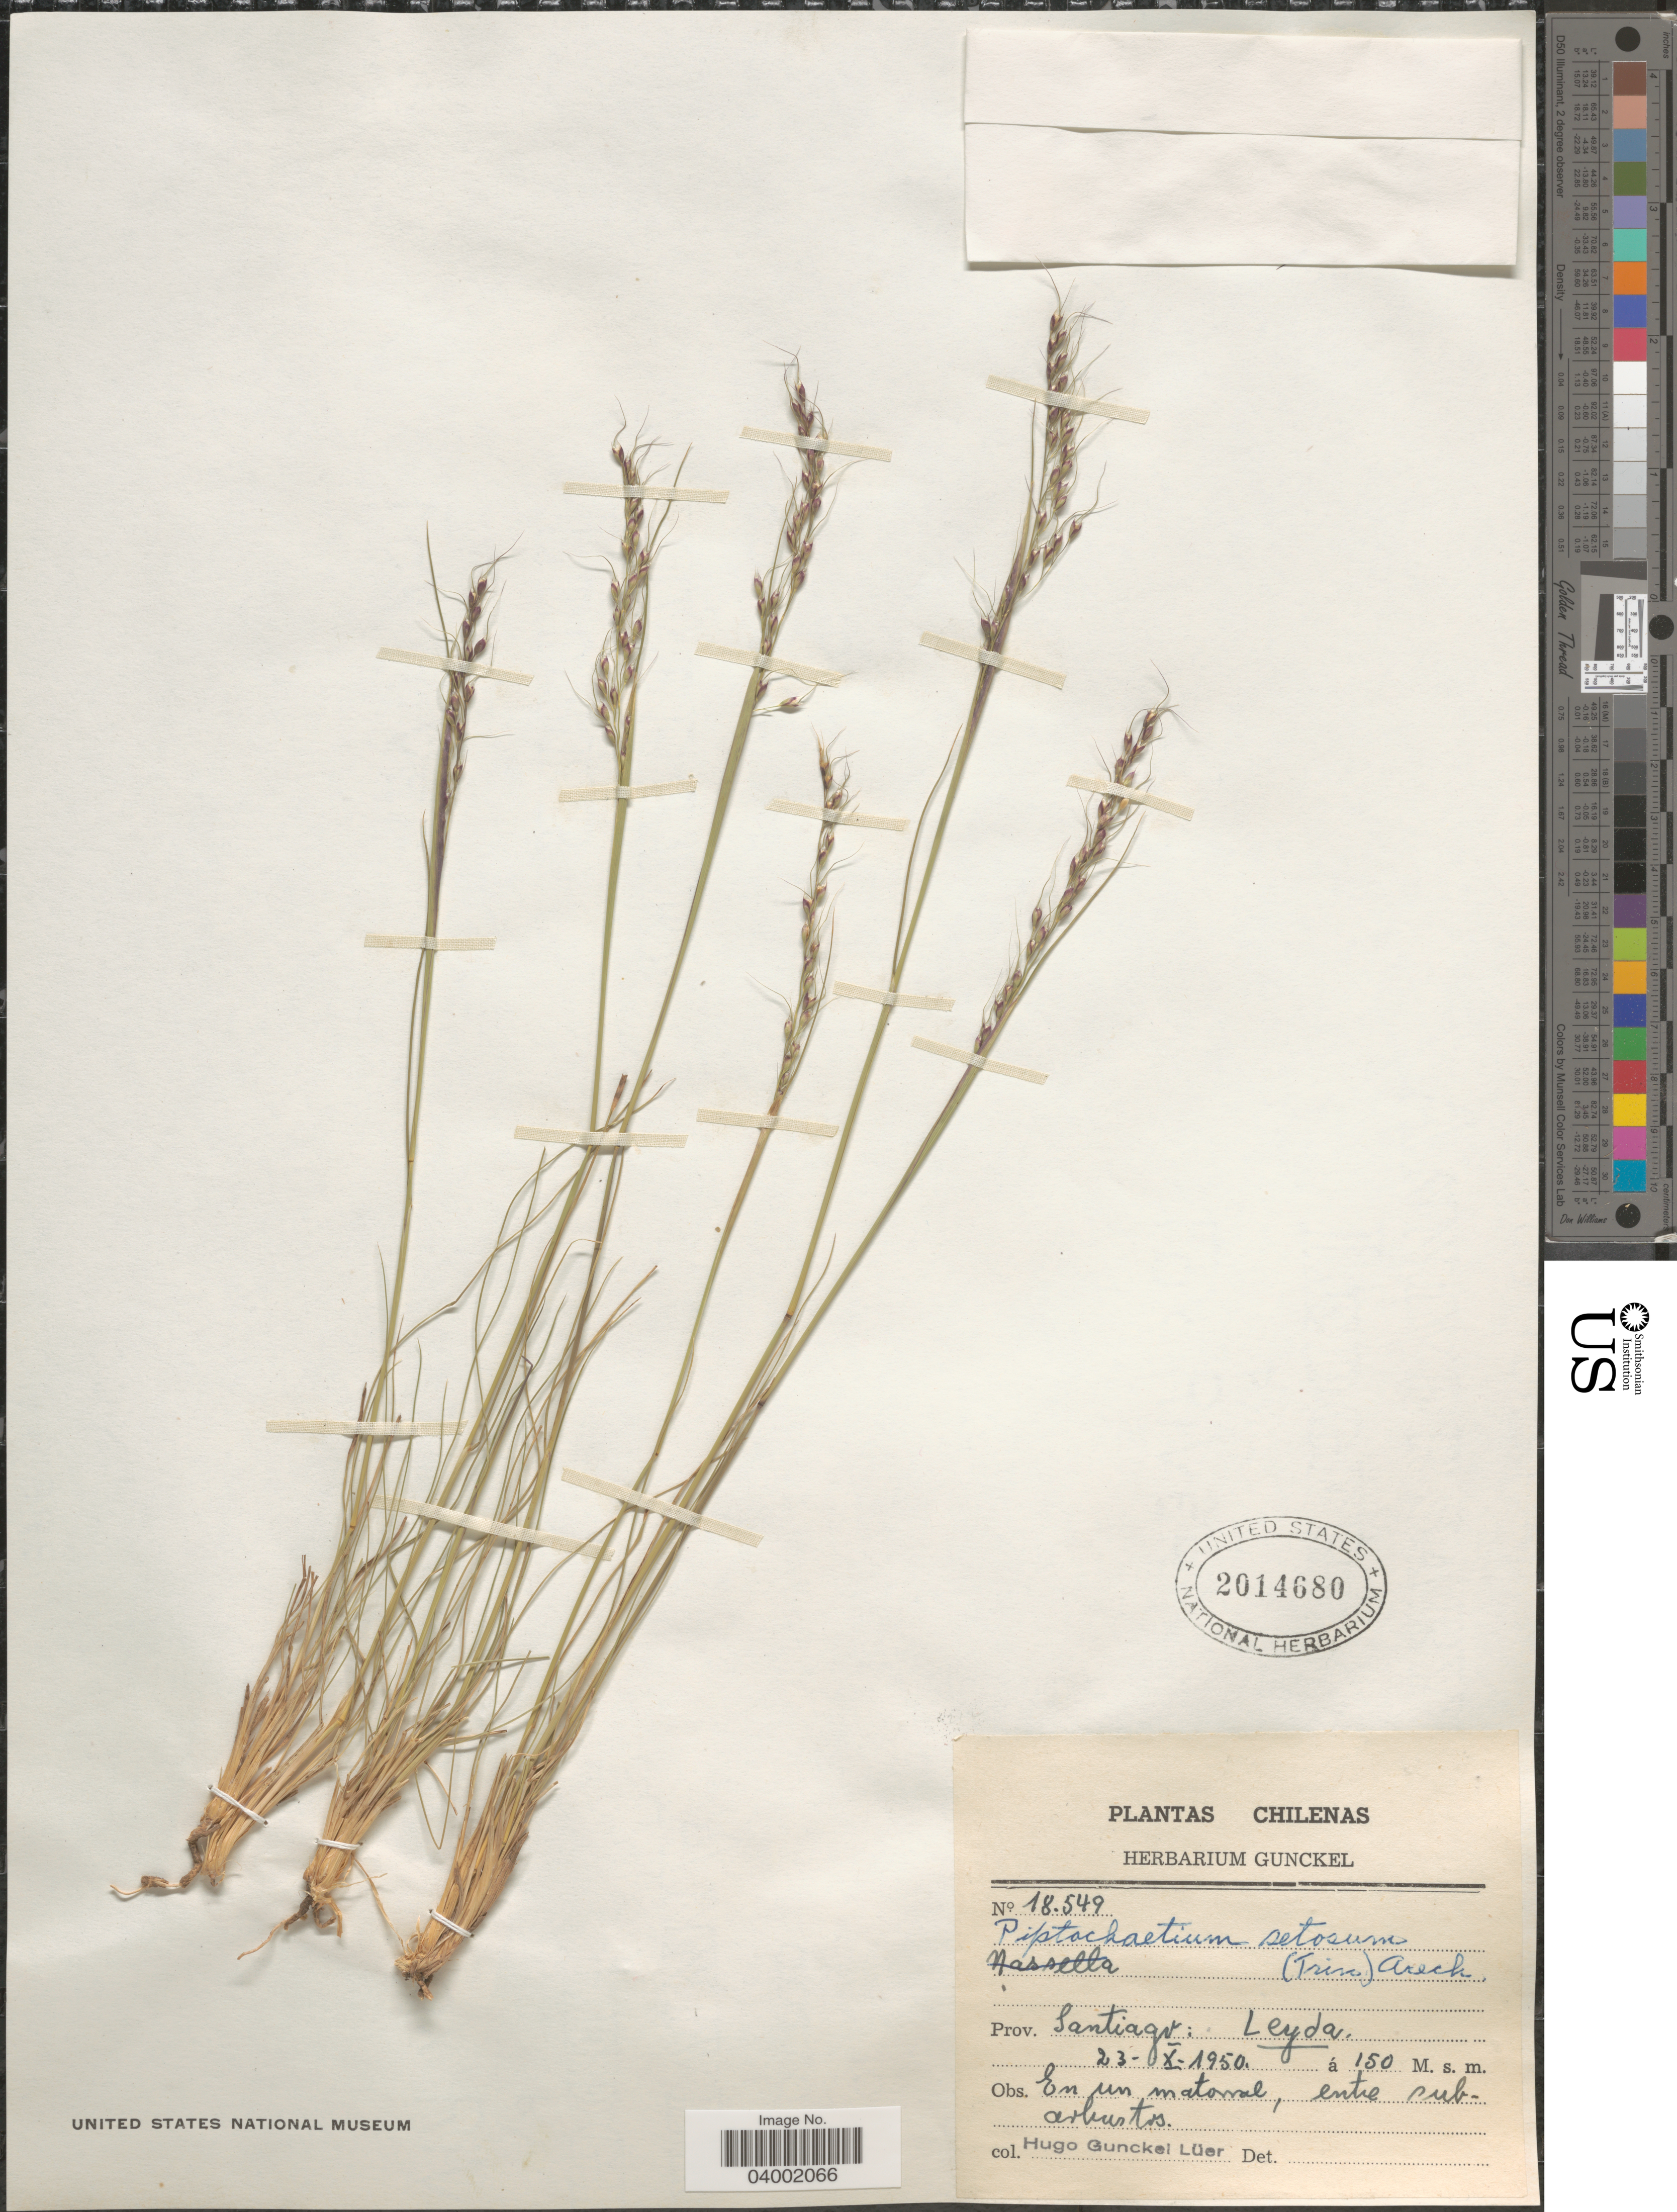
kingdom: Plantae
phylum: Tracheophyta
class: Liliopsida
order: Poales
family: Poaceae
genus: Piptochaetium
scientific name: Piptochaetium setosum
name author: (Trin.) Arechav.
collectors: H. Gunckel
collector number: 18549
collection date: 1950-10-23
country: Chile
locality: Prov. Santiago: Leyda.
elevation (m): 150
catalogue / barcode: US 2014680